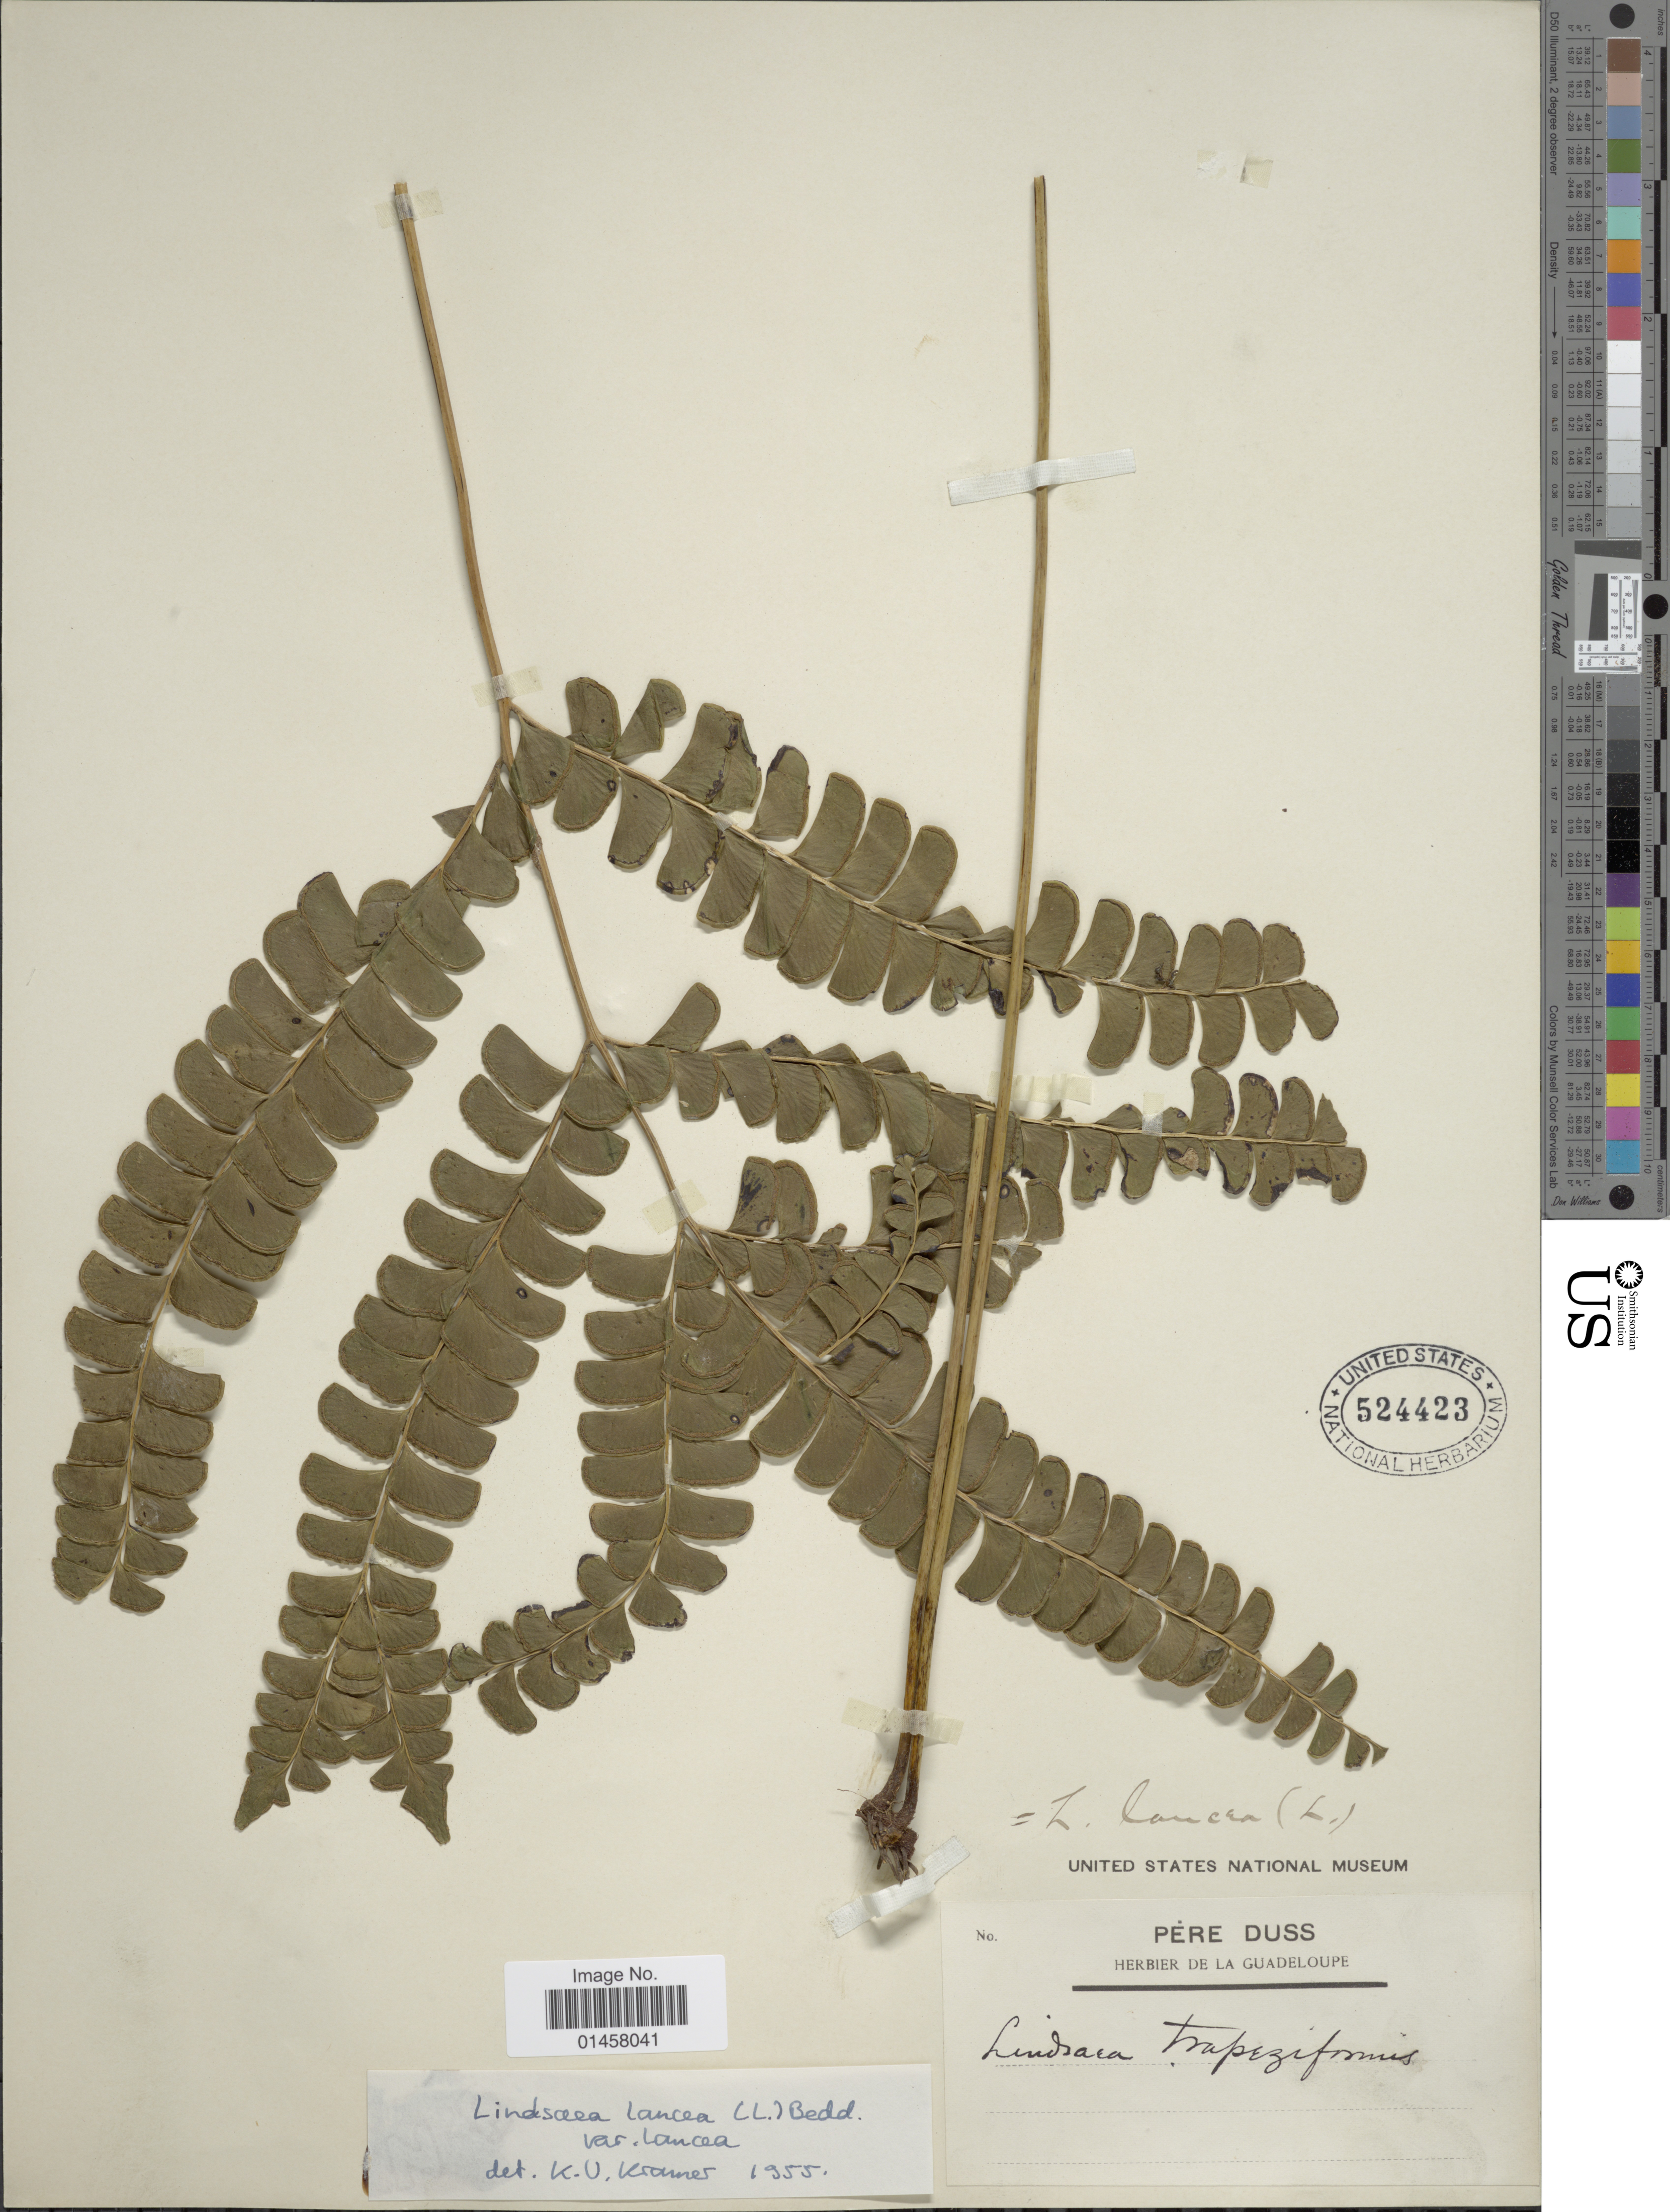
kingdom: Plantae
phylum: Tracheophyta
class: Polypodiopsida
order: Polypodiales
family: Lindsaeaceae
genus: Lindsaea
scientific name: Lindsaea lancea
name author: (L.) Bedd.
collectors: Père Duss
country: Guadeloupe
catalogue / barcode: US 524423